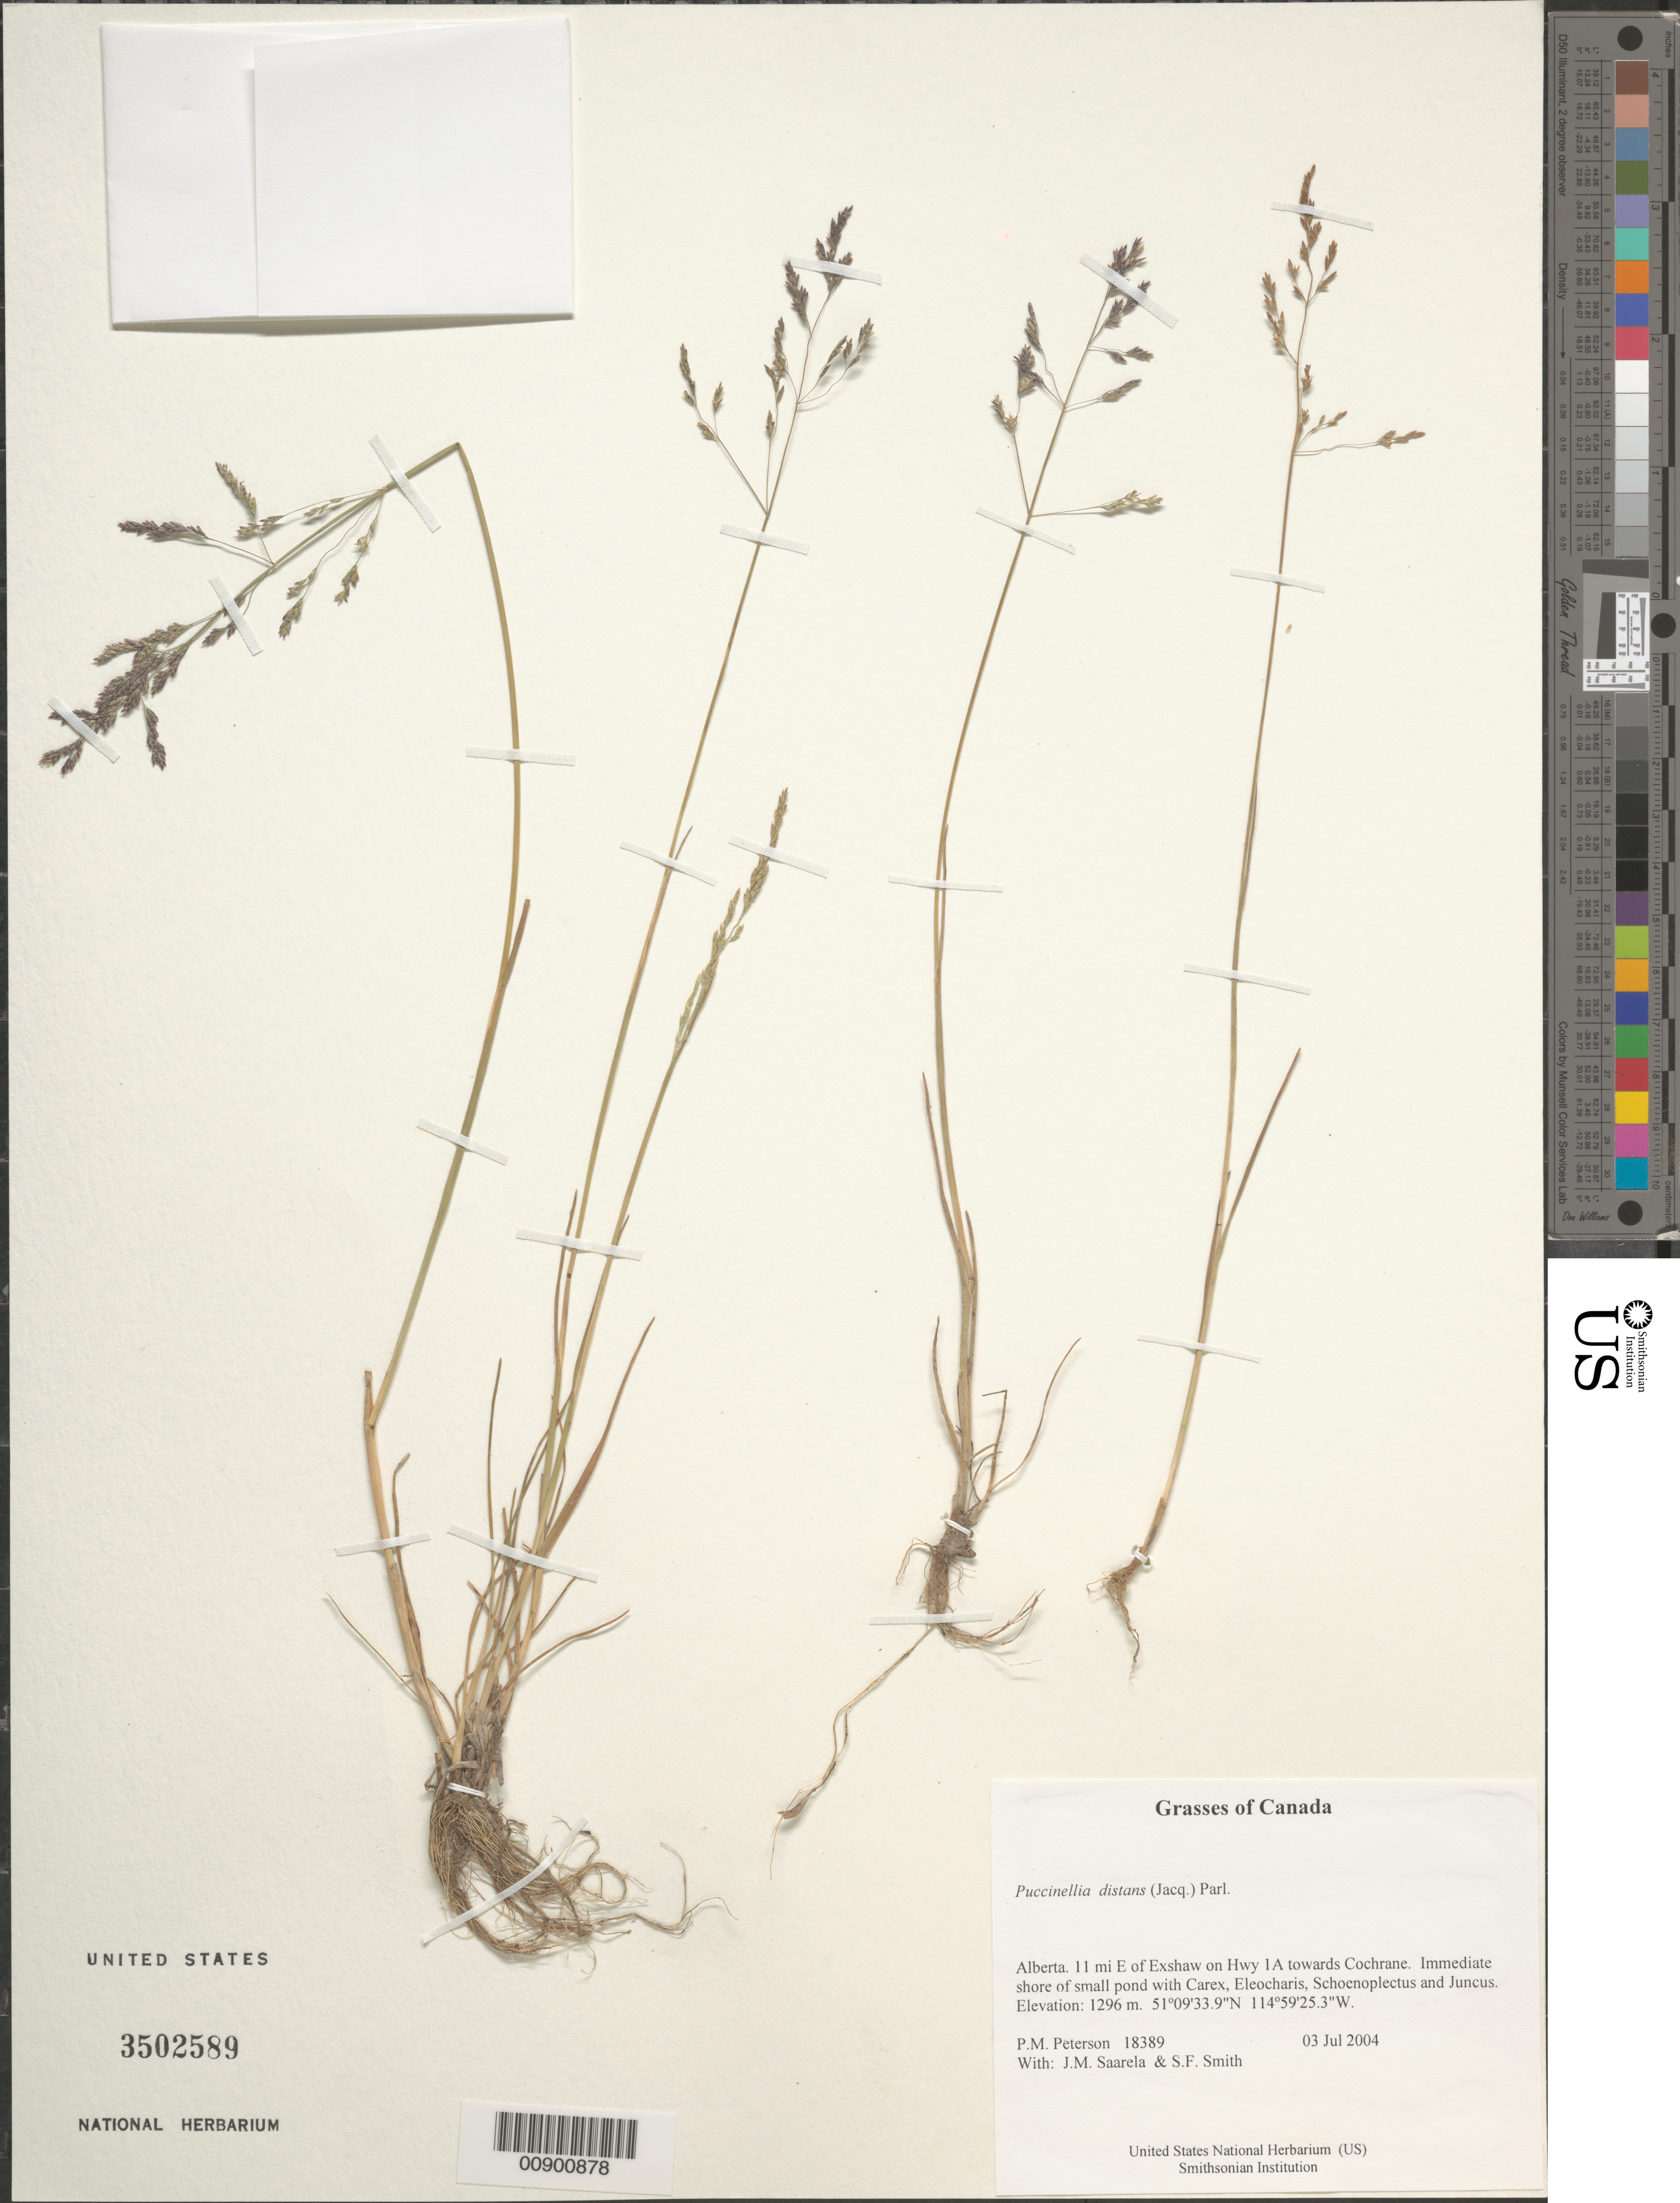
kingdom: Plantae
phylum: Tracheophyta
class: Liliopsida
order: Poales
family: Poaceae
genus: Puccinellia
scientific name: Puccinellia distans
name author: (Jacq.) Parl.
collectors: P. M. Peterson, J. Saarela & S.F. Smith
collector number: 18389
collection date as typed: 03 Jul 2004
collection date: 2004-07-03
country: Canada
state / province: Alberta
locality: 11 mi E of Exshaw on Hwy 1A towards Cochrane. Immediate shore of small pond with Carex, Eleocharis, Schoenoplectus and Juncus.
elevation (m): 1296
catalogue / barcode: US 3502589